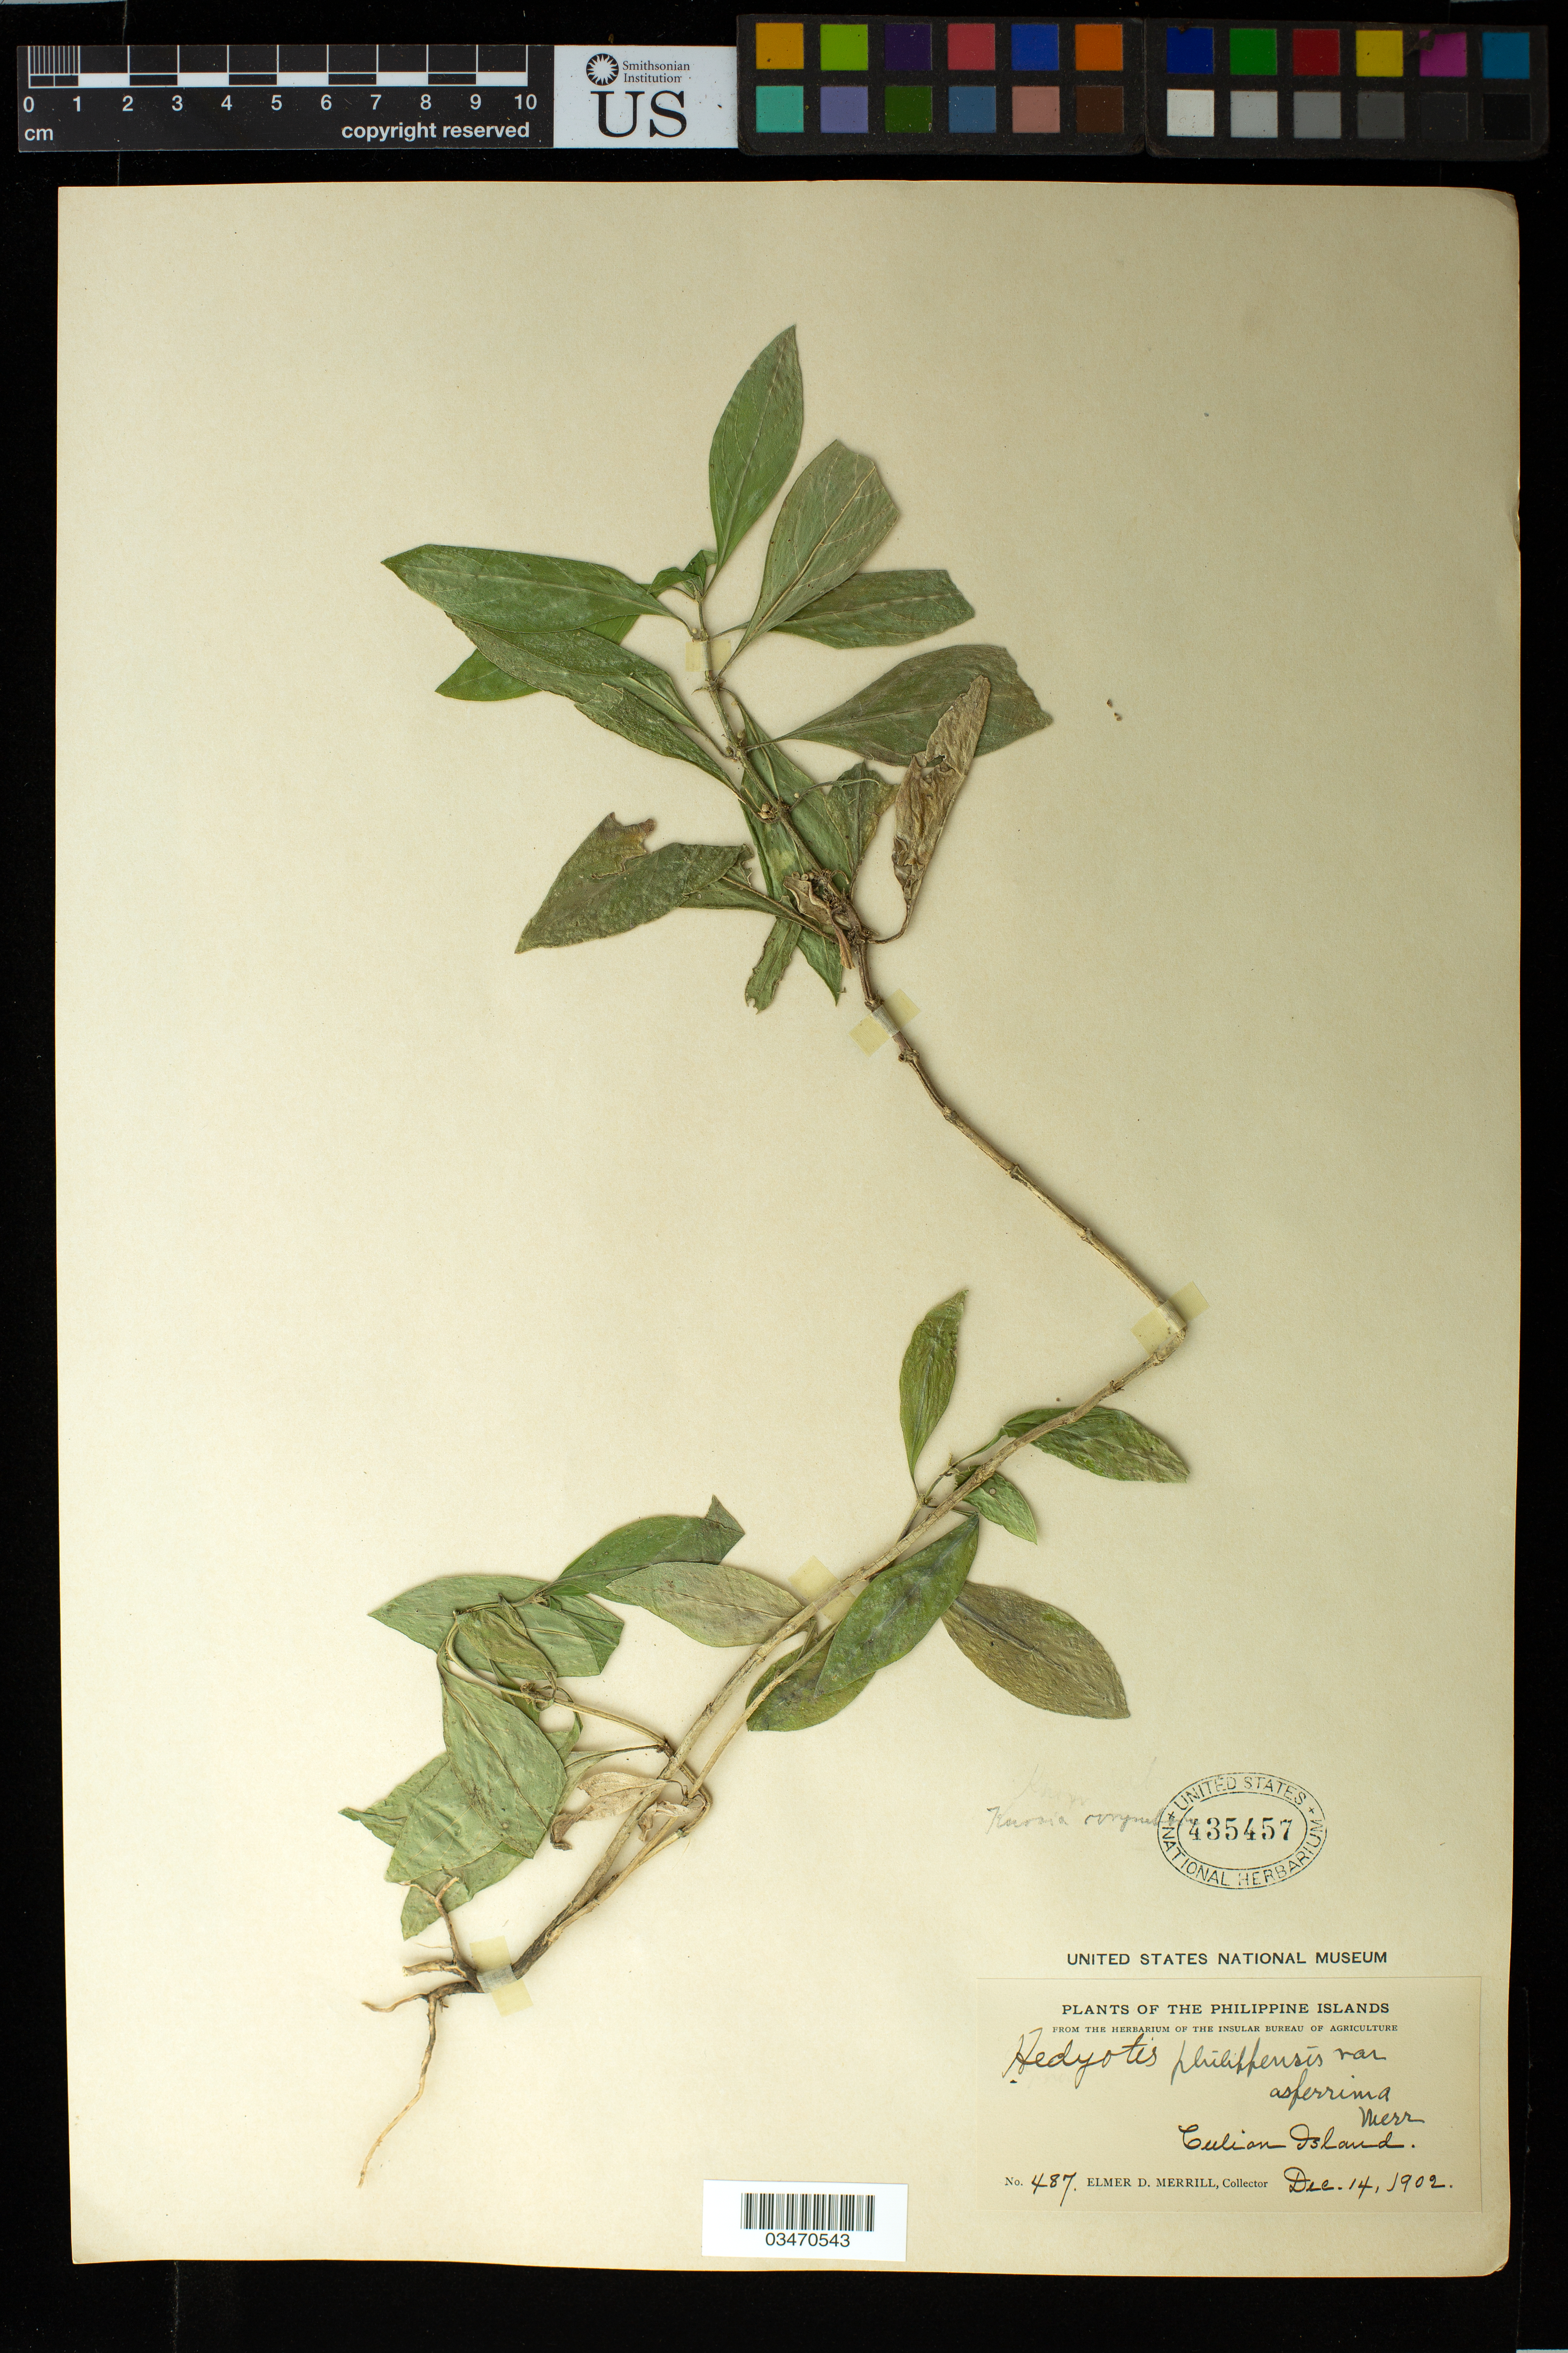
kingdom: Plantae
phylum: Tracheophyta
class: Magnoliopsida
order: Gentianales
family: Rubiaceae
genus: Hedyotis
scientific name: Hedyotis philippensis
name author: (Willd. ex Spreng.) Merr. ex C.B. Rob.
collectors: E. D. Merrill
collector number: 487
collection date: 1902-12-14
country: Philippines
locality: Culion Island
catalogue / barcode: US 435457